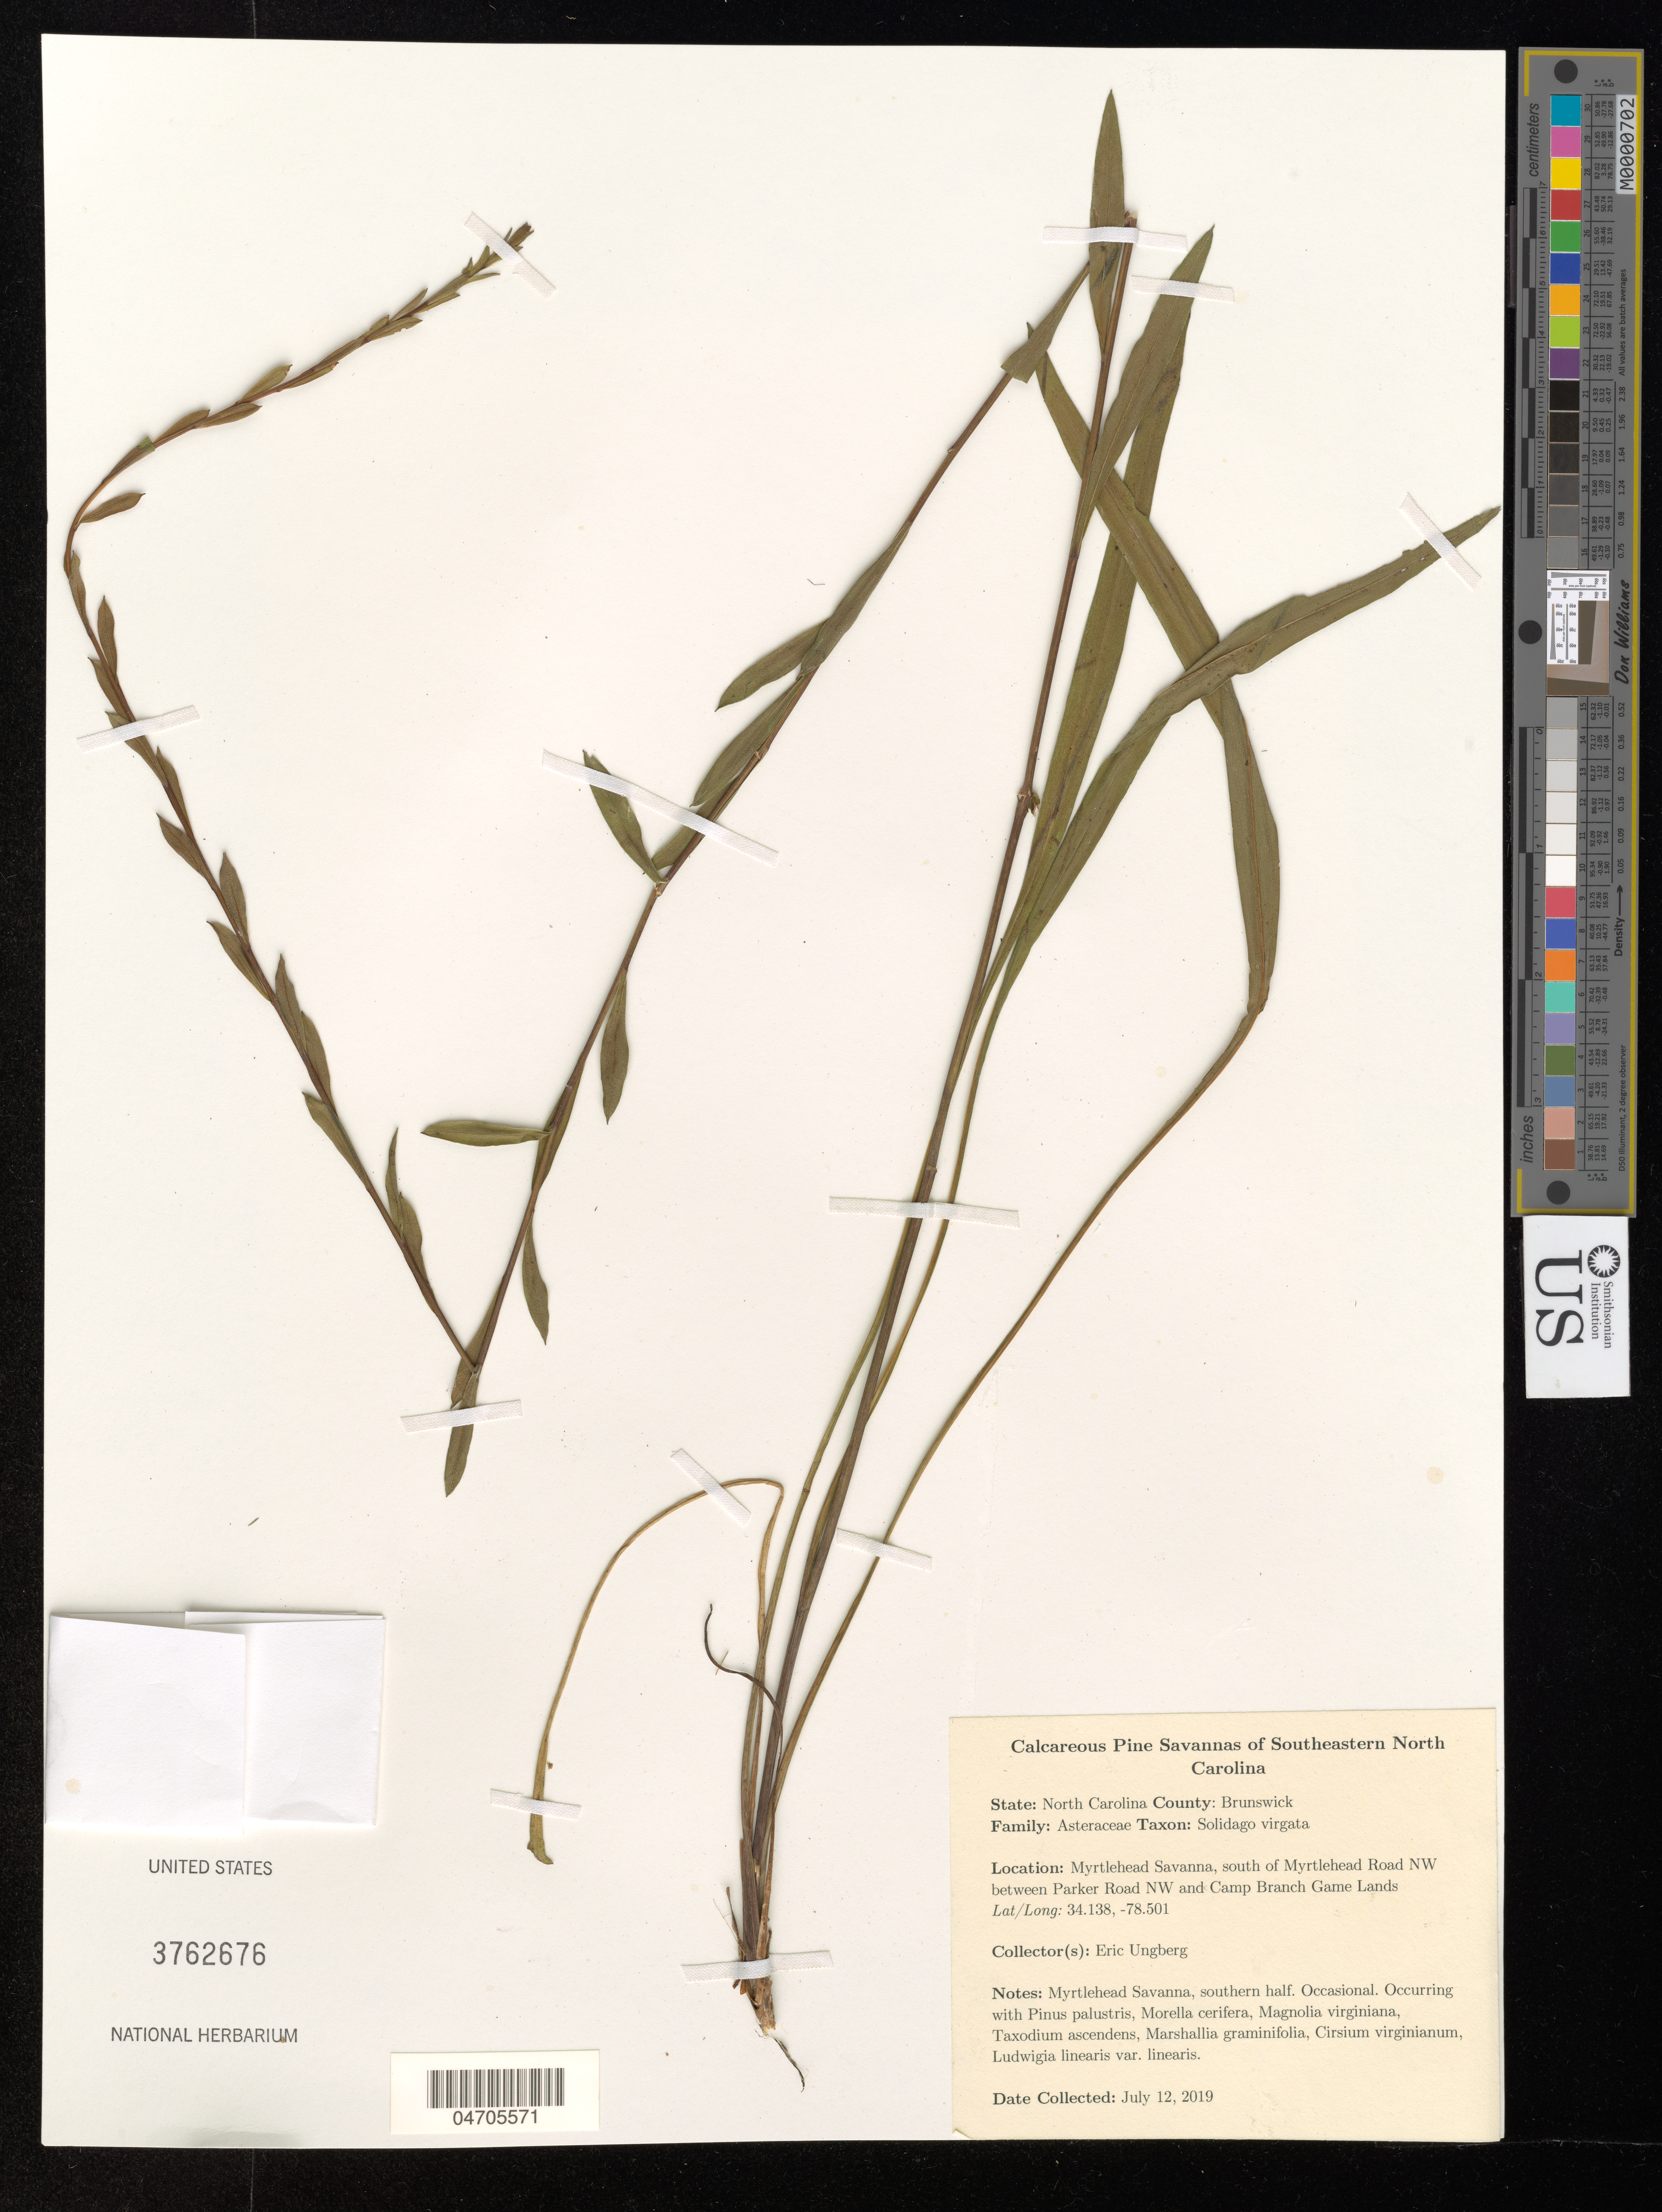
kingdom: Plantae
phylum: Tracheophyta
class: Magnoliopsida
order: Asterales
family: Asteraceae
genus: Solidago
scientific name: Solidago virgata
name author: Michx.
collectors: E. Ungberg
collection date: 2019-07-12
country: United States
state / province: North Carolina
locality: Calcareous Pine Savanna of Southeastern North Carolina. County: Brunswick. Myrtlehead Savanna, south of Myrtlehead Road NW between Parker Road NW and Camp Branch Game Lands. Myrtlehead Savanna, southern half.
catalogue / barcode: US 3762676